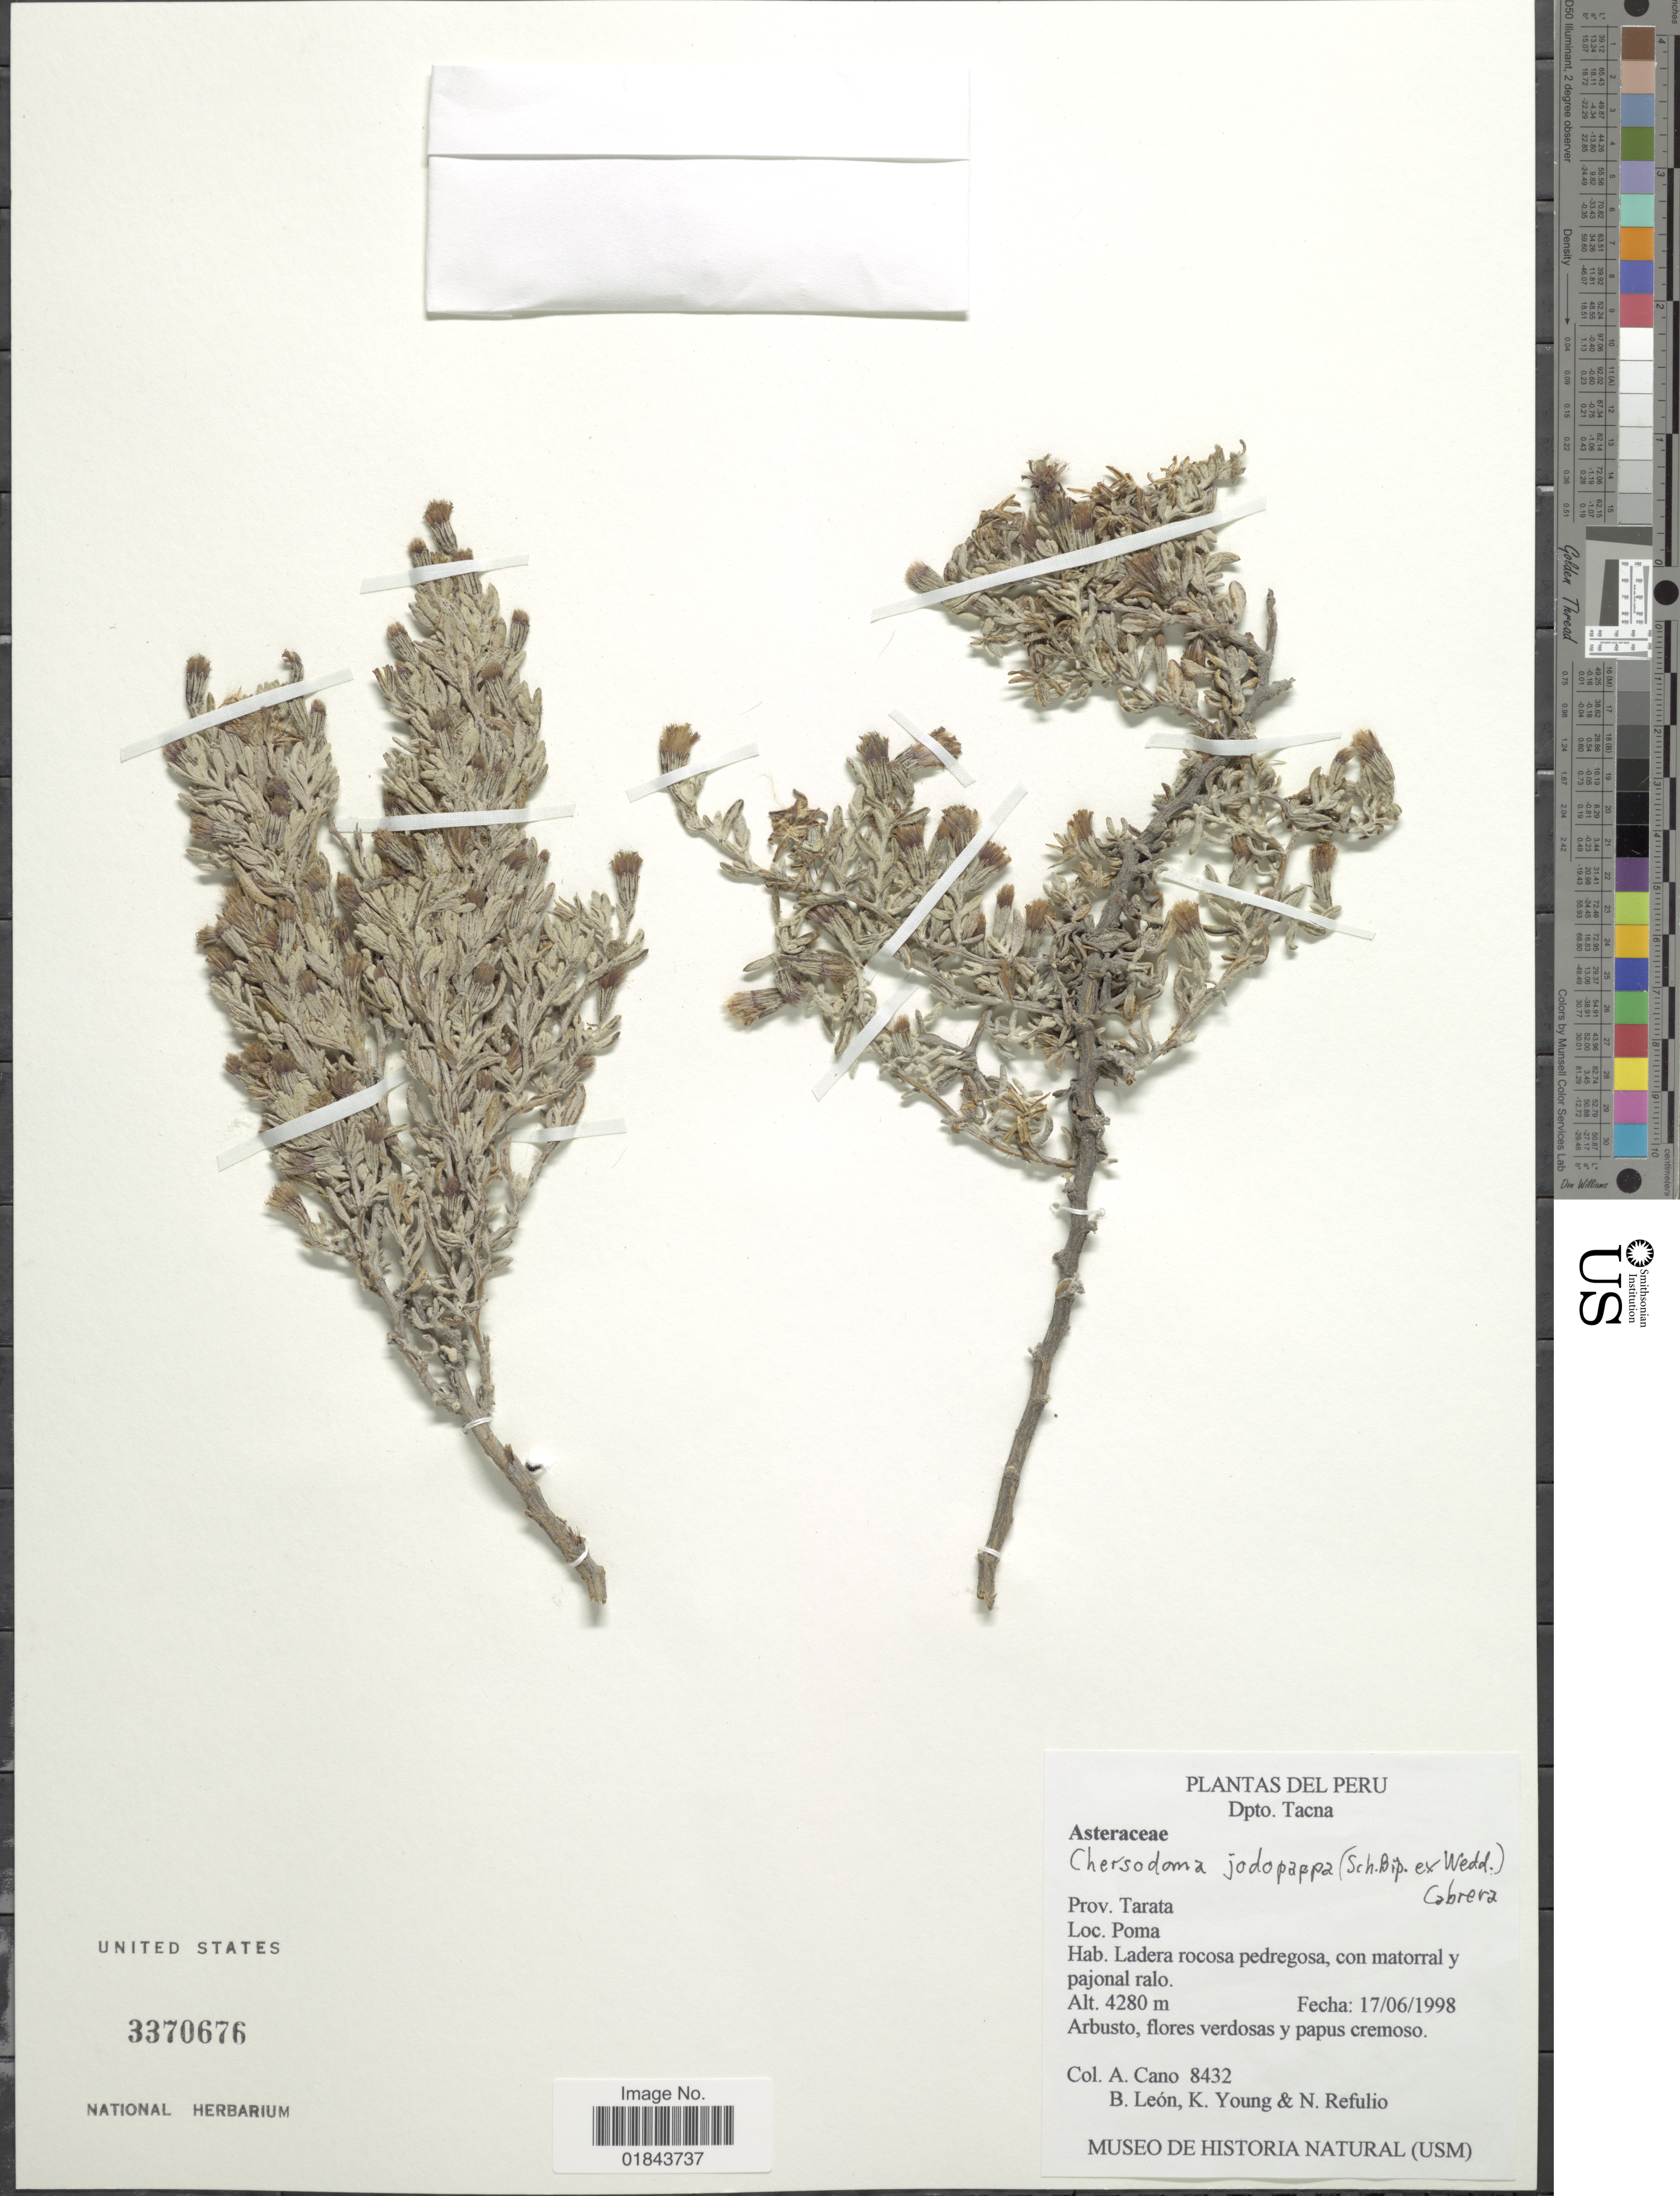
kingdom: Plantae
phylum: Tracheophyta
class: Magnoliopsida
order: Asterales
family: Asteraceae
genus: Chersodoma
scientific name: Chersodoma jodopappa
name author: (Sch. Bip.) Cabrera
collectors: A. Cano, B. León, K. Young & N. Refulio-Rodríguez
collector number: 8432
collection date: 1998-06-17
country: Peru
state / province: Tacna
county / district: Tarata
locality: Poma.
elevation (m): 4280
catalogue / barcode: US 3370676